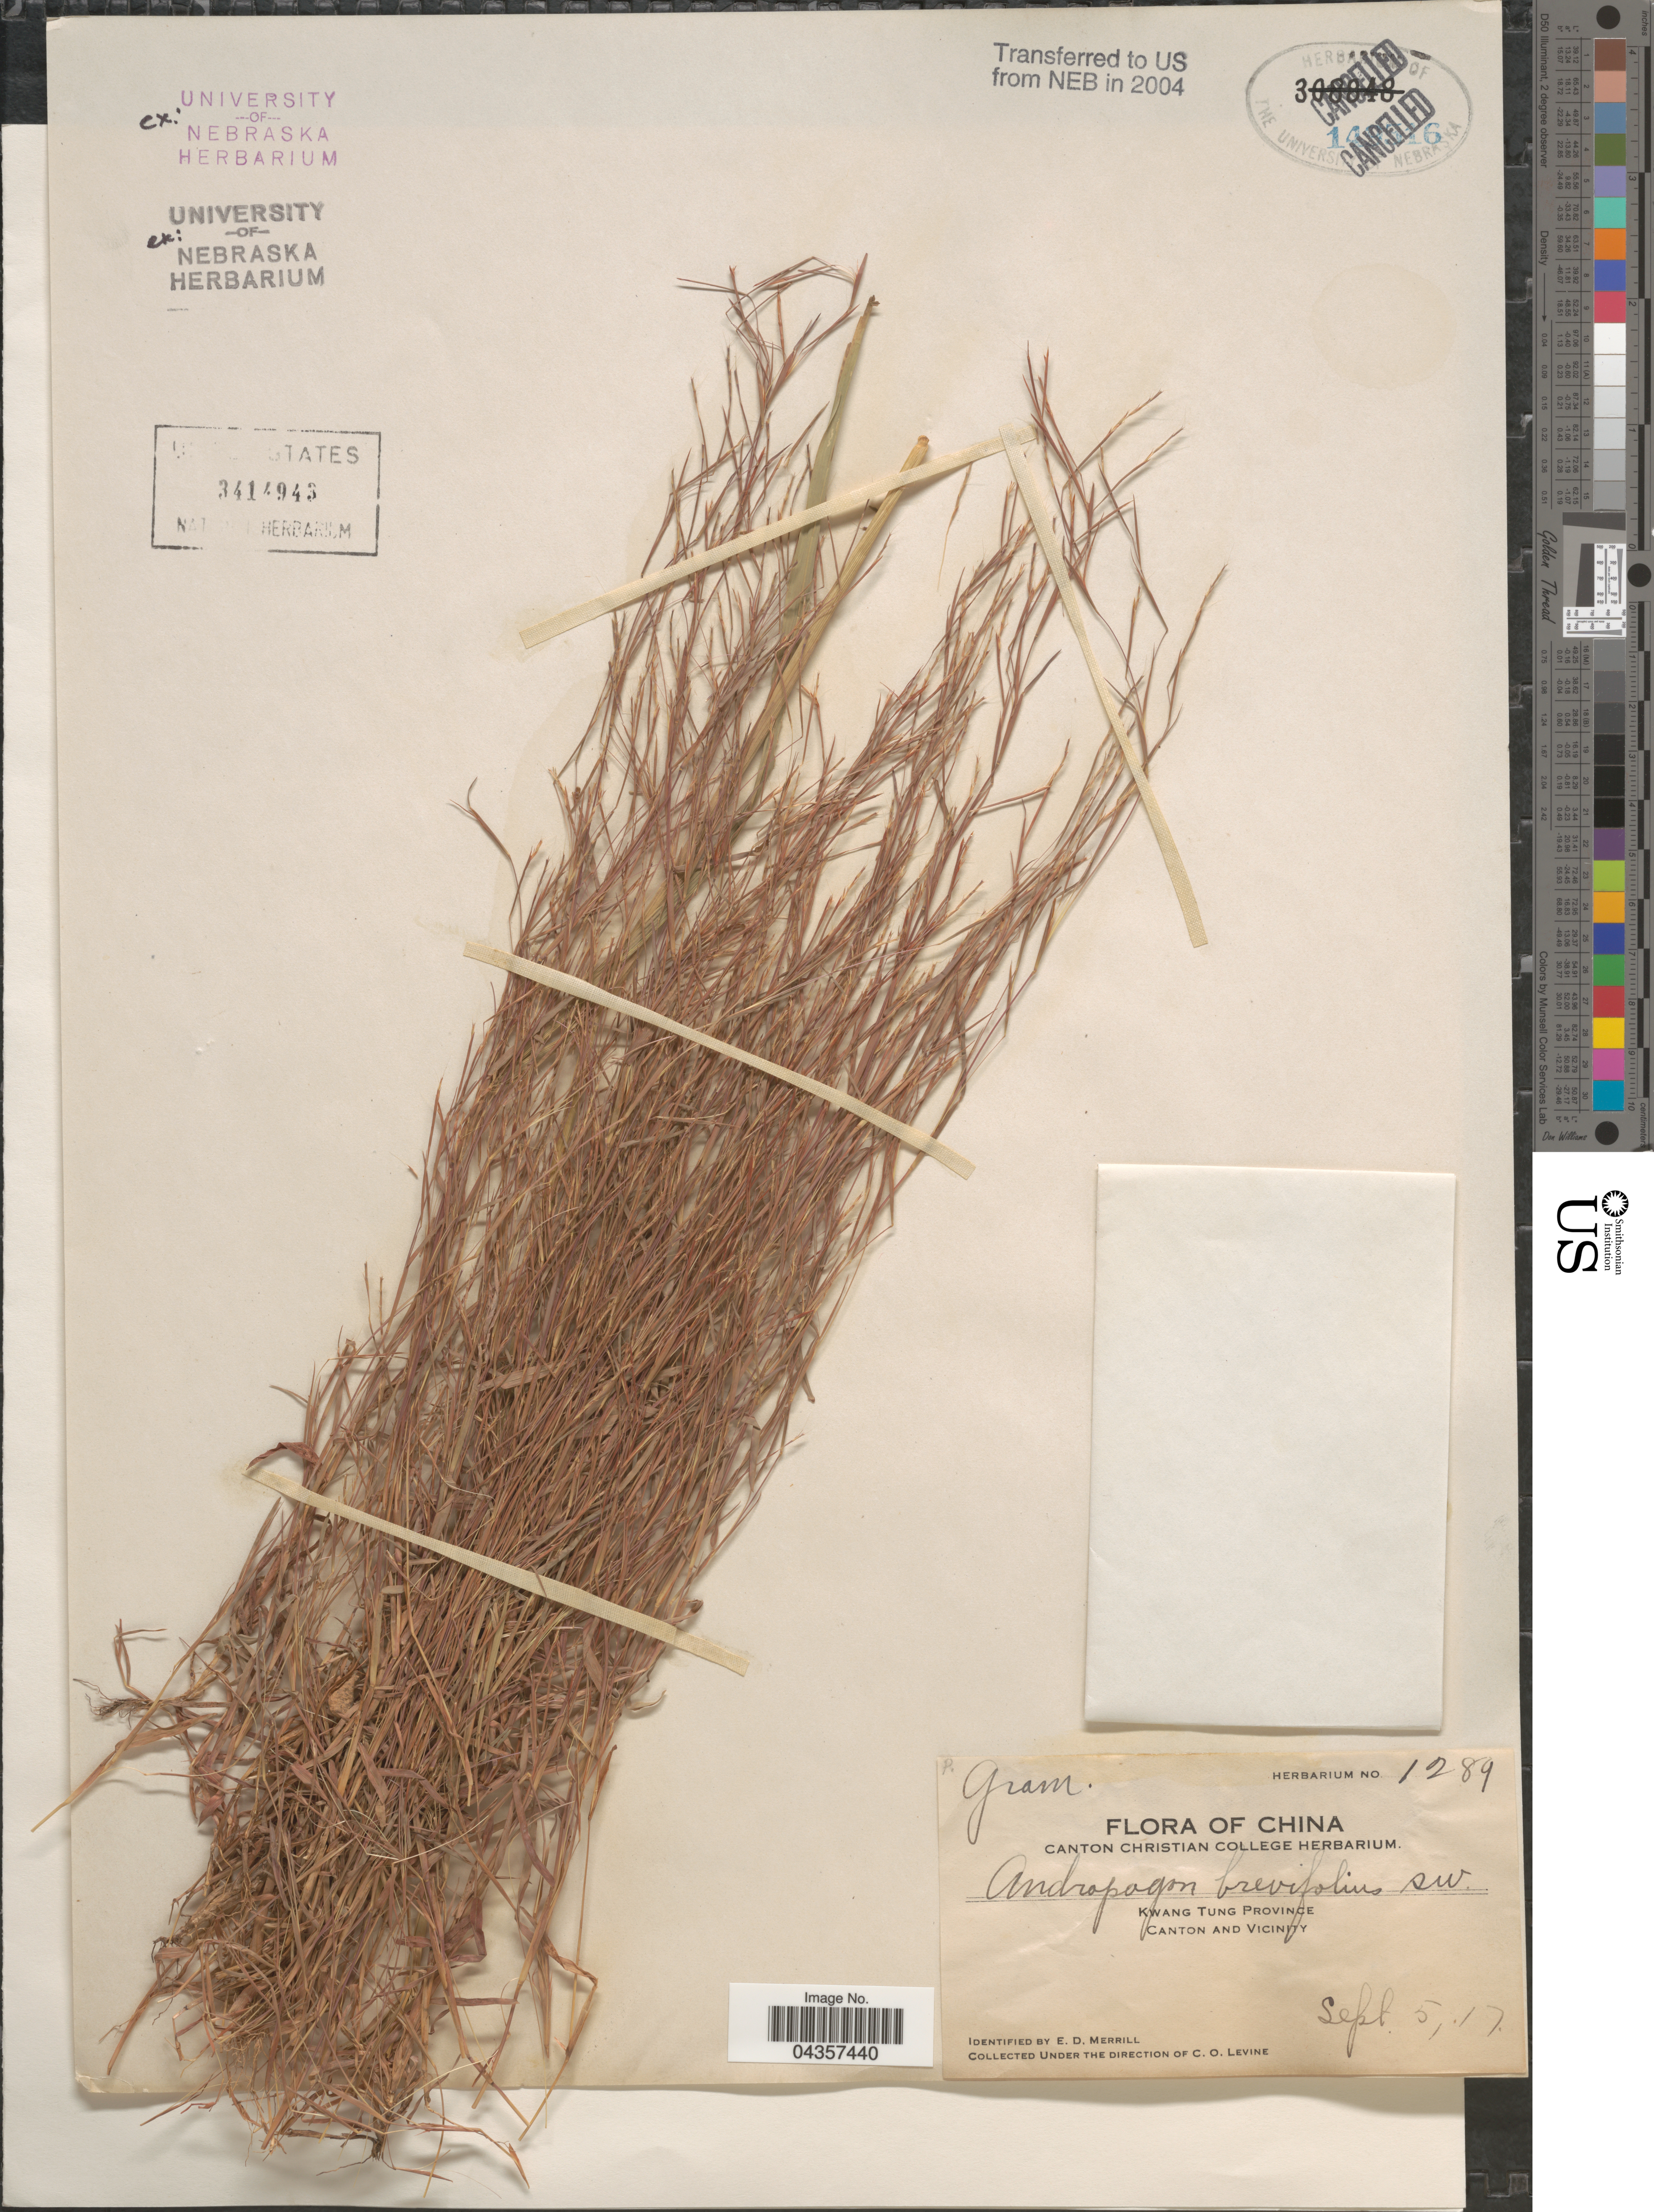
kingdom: Plantae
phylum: Tracheophyta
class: Liliopsida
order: Poales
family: Poaceae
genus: Schizachyrium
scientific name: Schizachyrium brevifolium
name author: (Sw.) Nees ex Büse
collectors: C. O. Levine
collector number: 1289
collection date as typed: Transcribed d/m/y: 5/9/17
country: China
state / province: Guangdong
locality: Kwang Tung Province. Canton and Vicinity.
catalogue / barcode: US 3414943